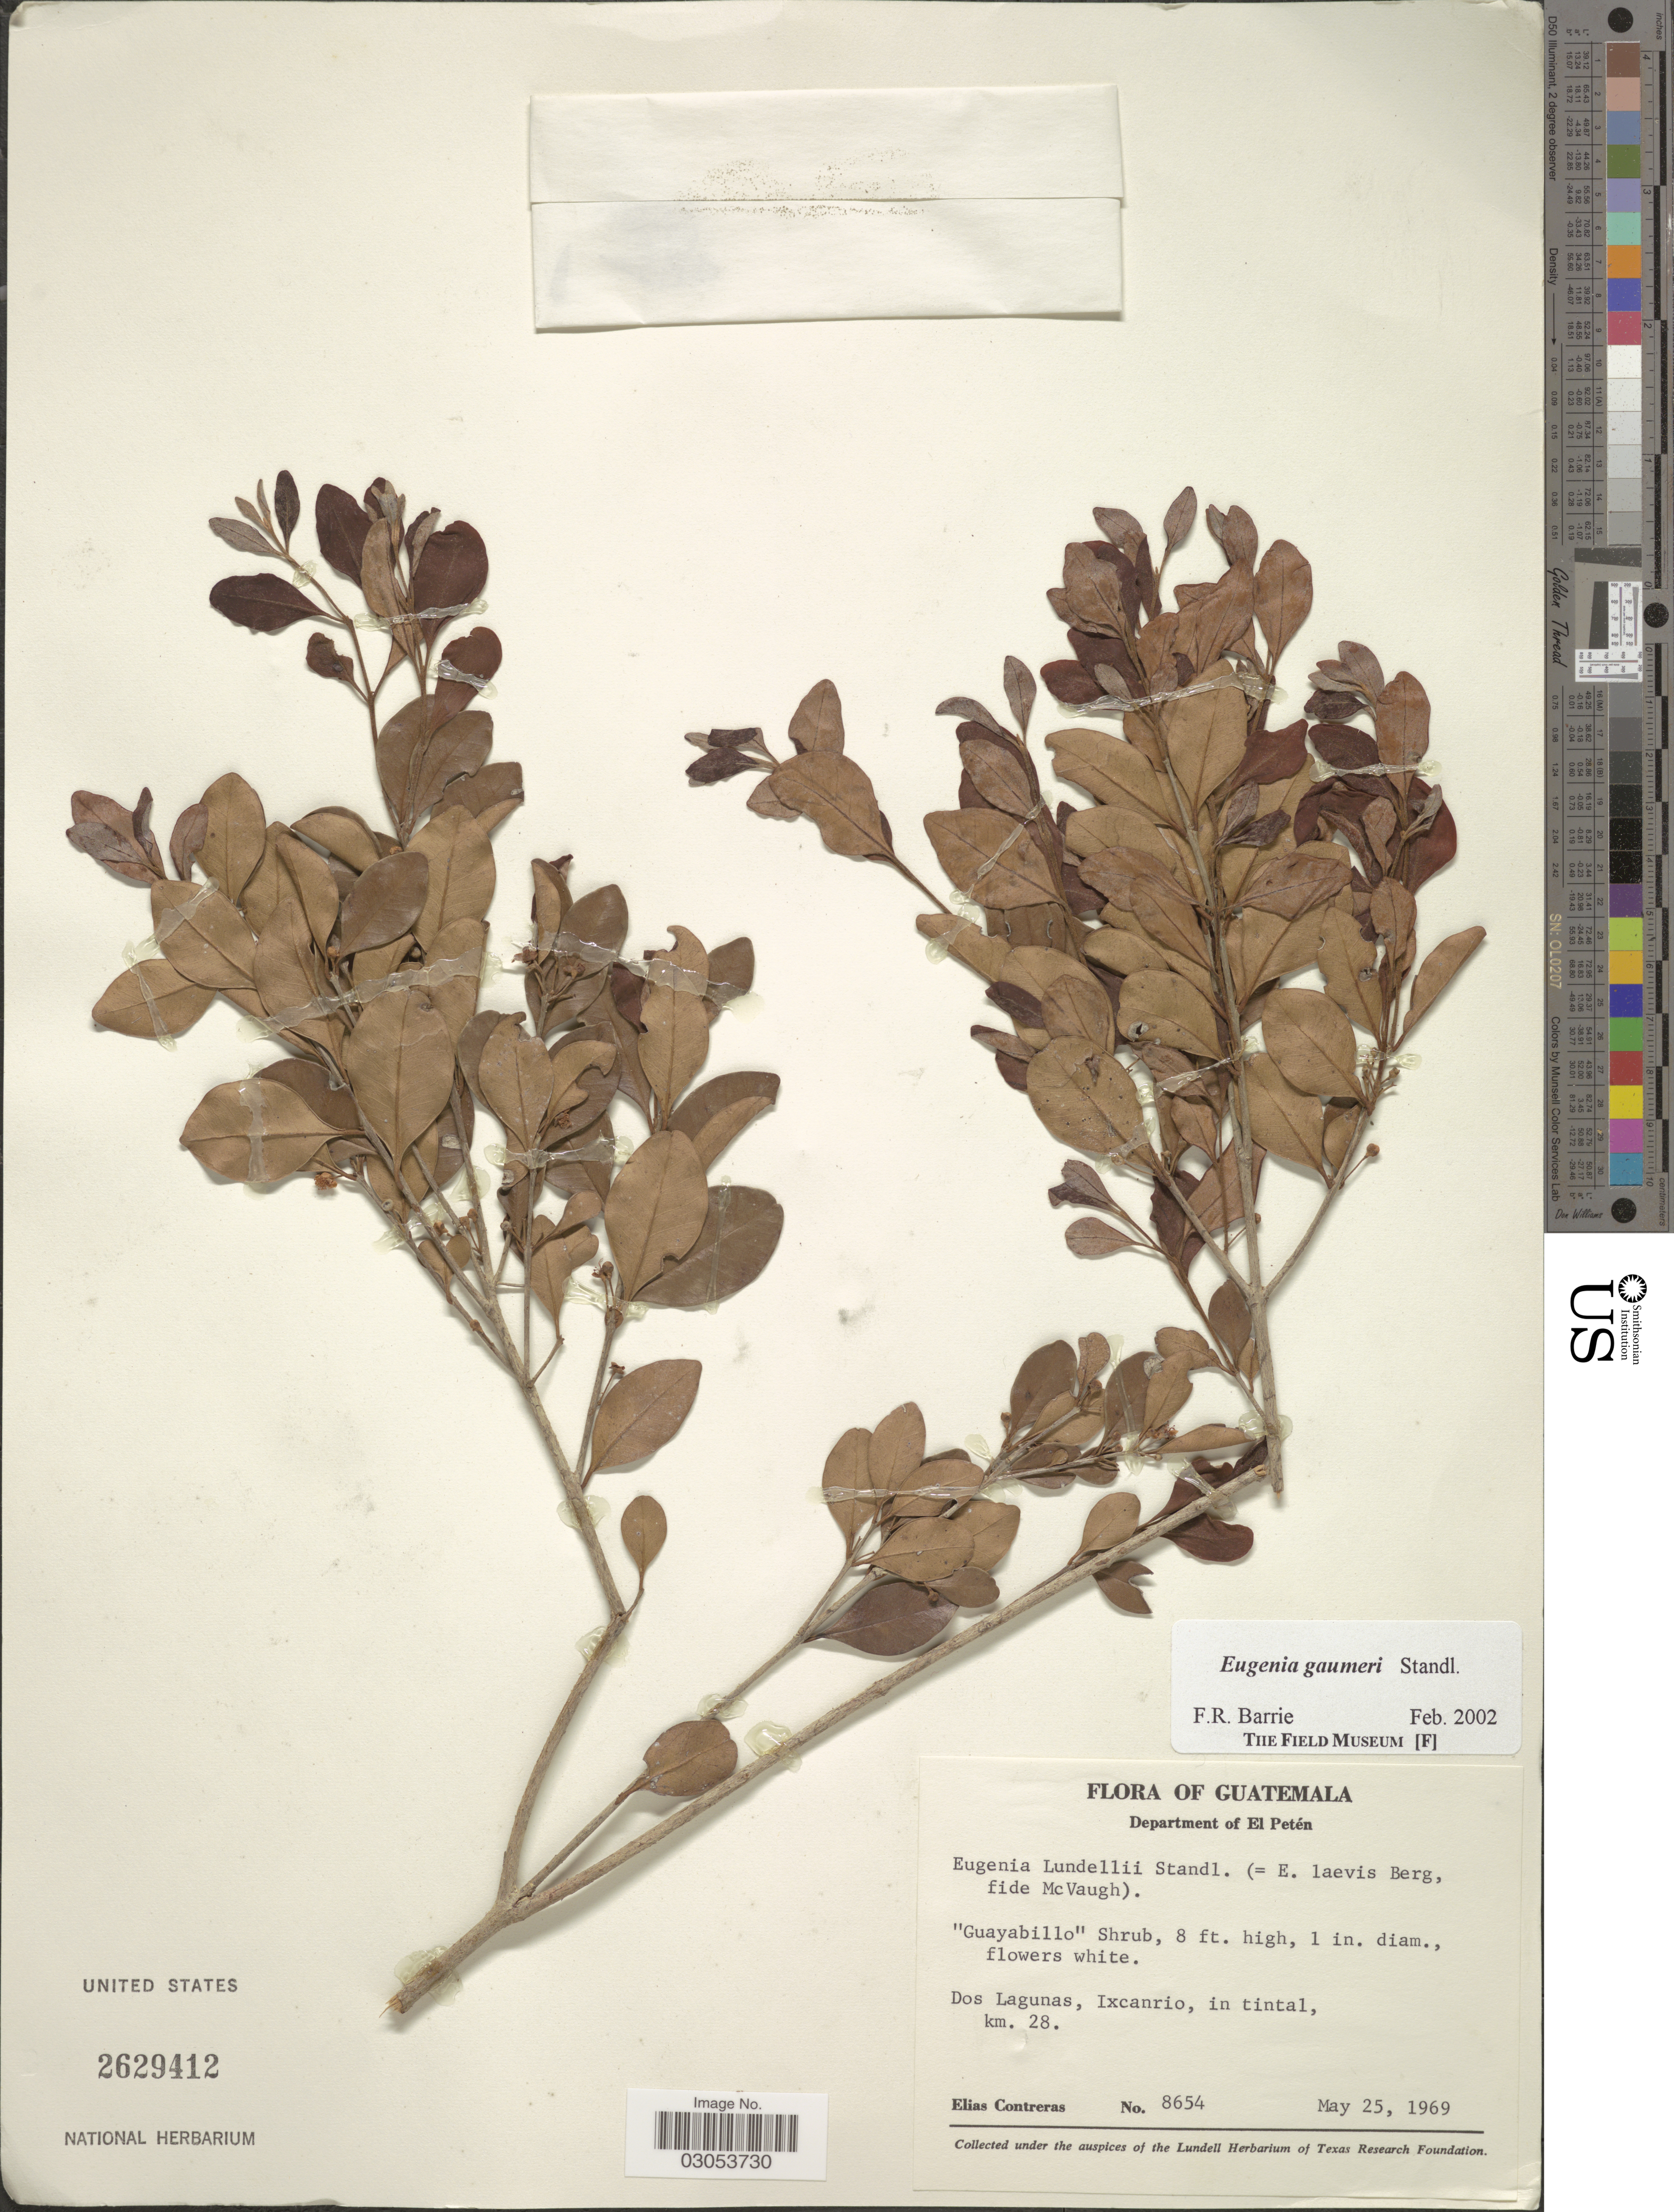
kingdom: Plantae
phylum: Tracheophyta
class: Magnoliopsida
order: Myrtales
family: Myrtaceae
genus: Eugenia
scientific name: Eugenia gaumeri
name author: Standl.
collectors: E. Contreras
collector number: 8654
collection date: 1969-05-25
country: Guatemala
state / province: El Petén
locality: Department of El Petén. Dos Lagunas, Ixcanrio, in tintal, km. 28.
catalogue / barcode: US 2629412